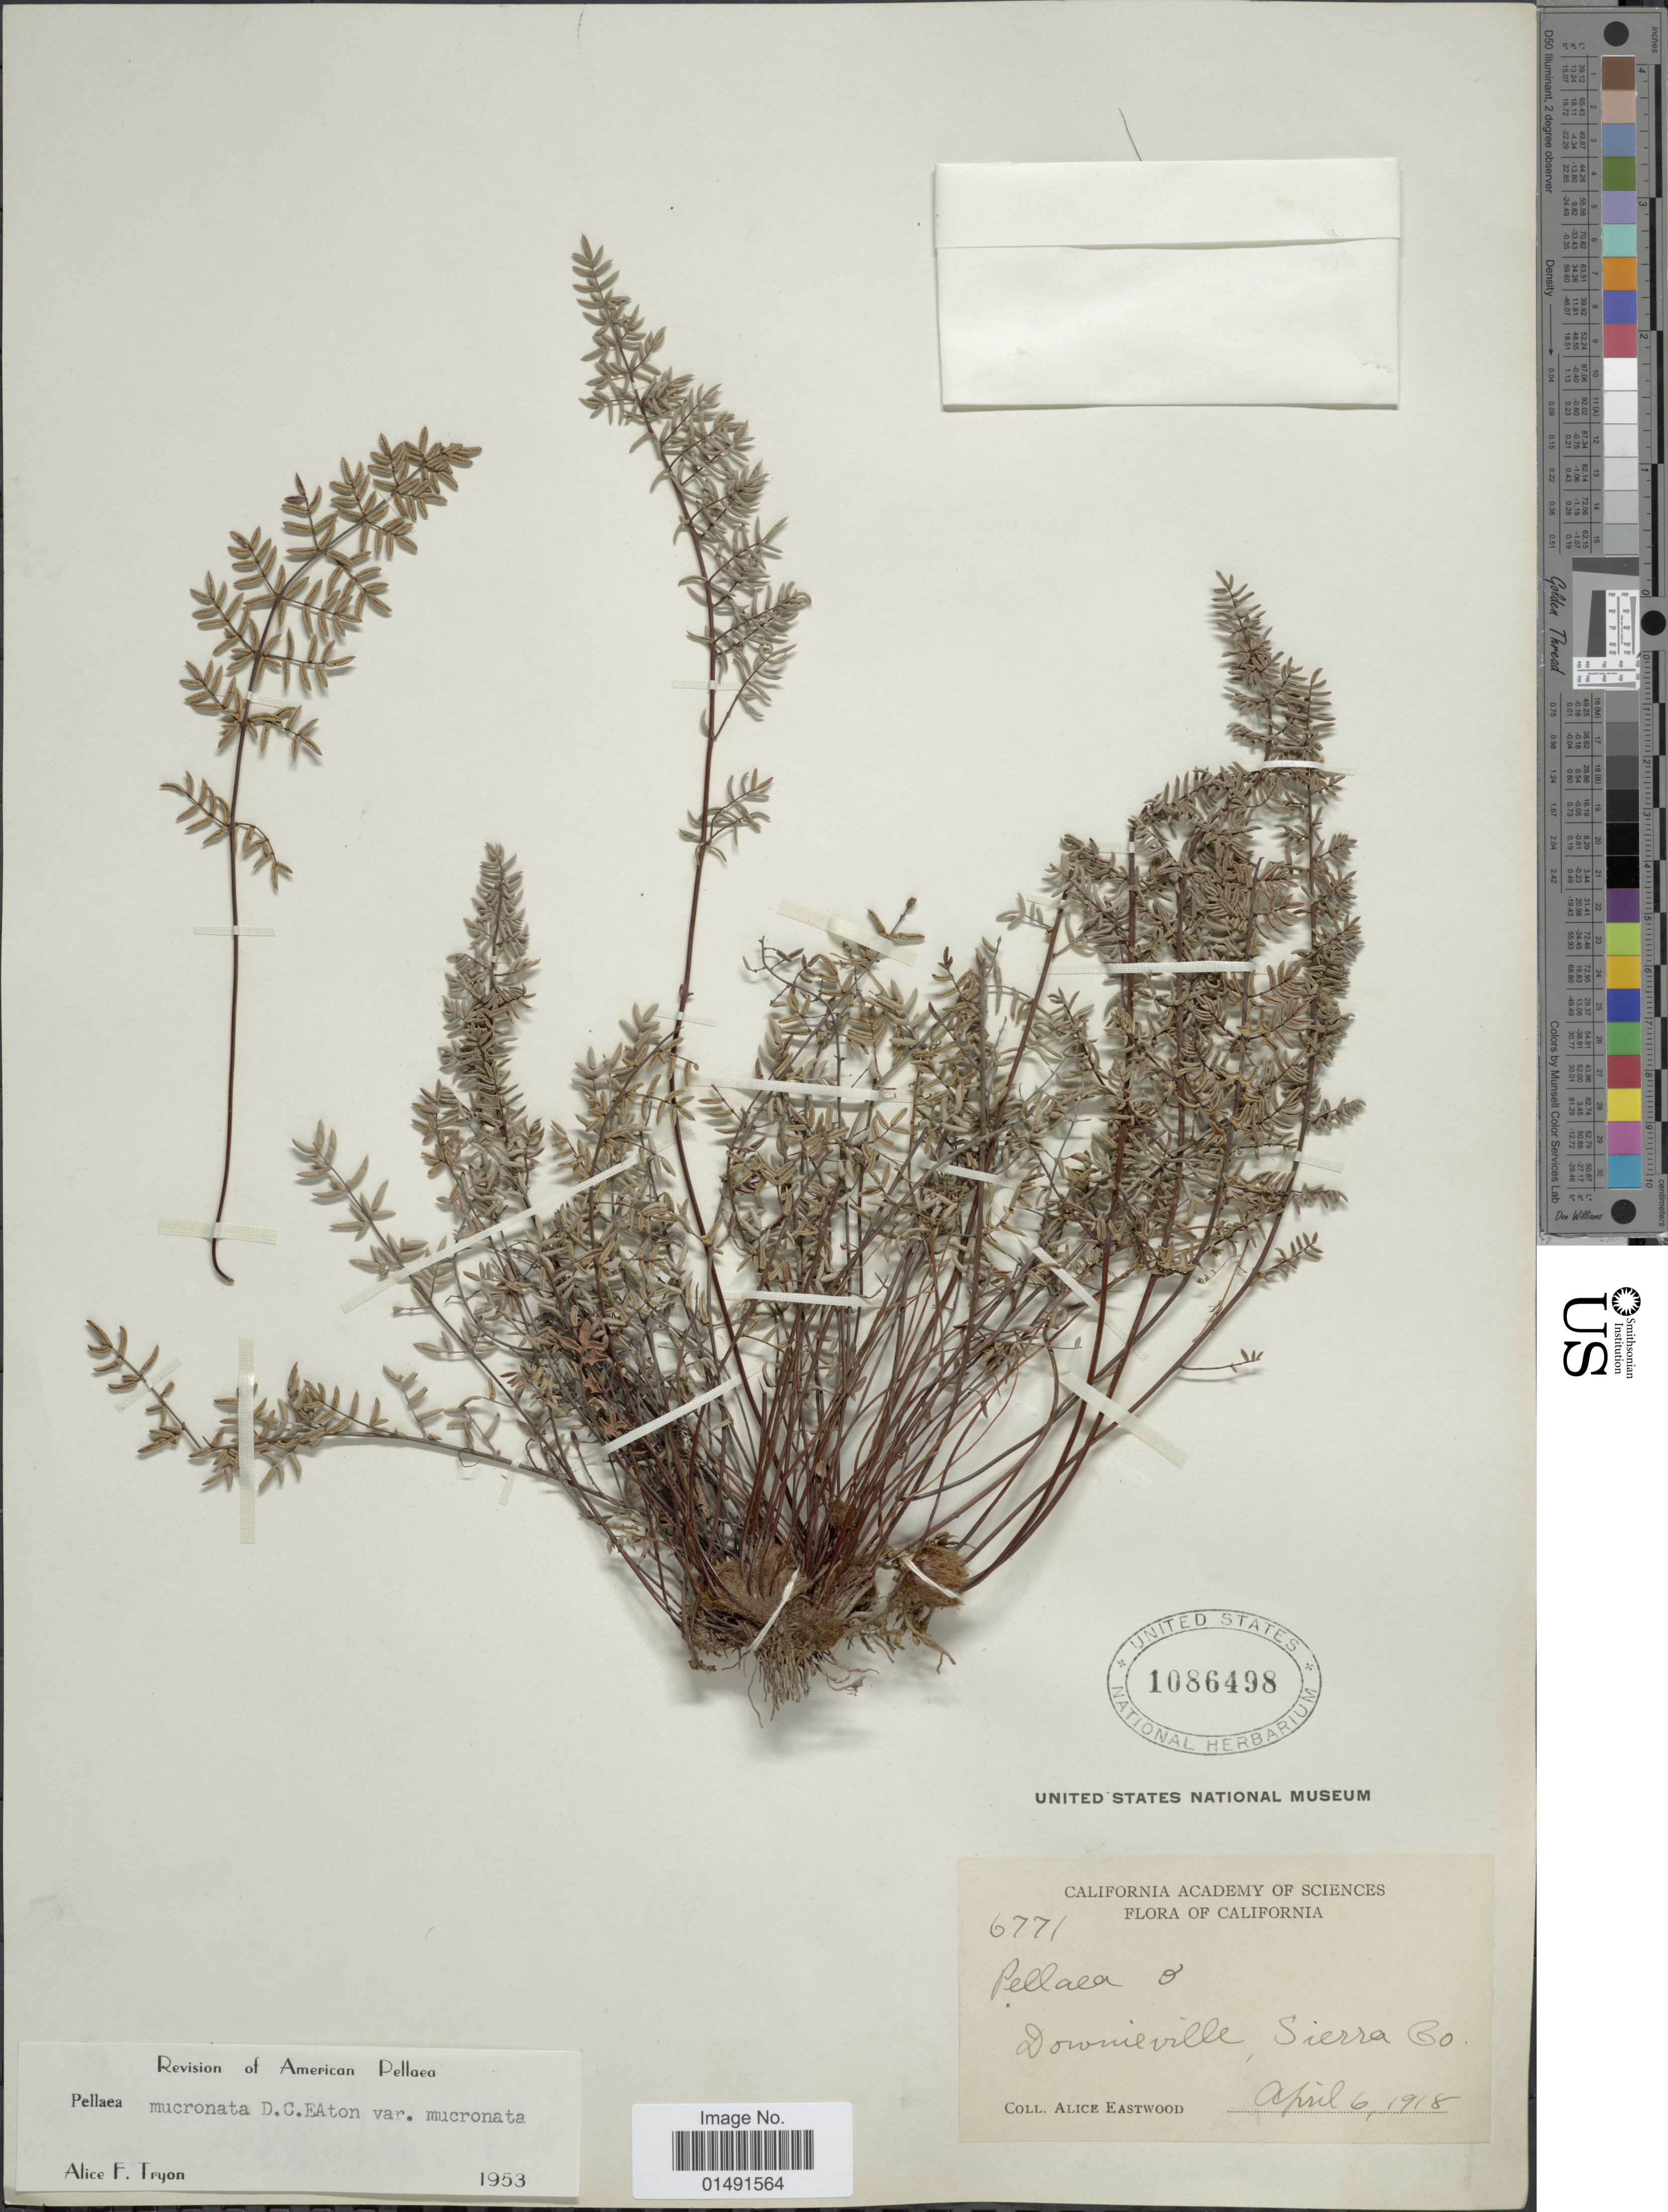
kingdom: Plantae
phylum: Tracheophyta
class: Polypodiopsida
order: Polypodiales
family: Pteridaceae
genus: Pellaea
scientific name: Pellaea mucronata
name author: (D.C. Eaton) D.C. Eaton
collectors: A. Eastwood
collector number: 6771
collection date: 1918-04-06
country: United States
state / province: California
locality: Downieville, Sierra Co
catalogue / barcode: US 1086498